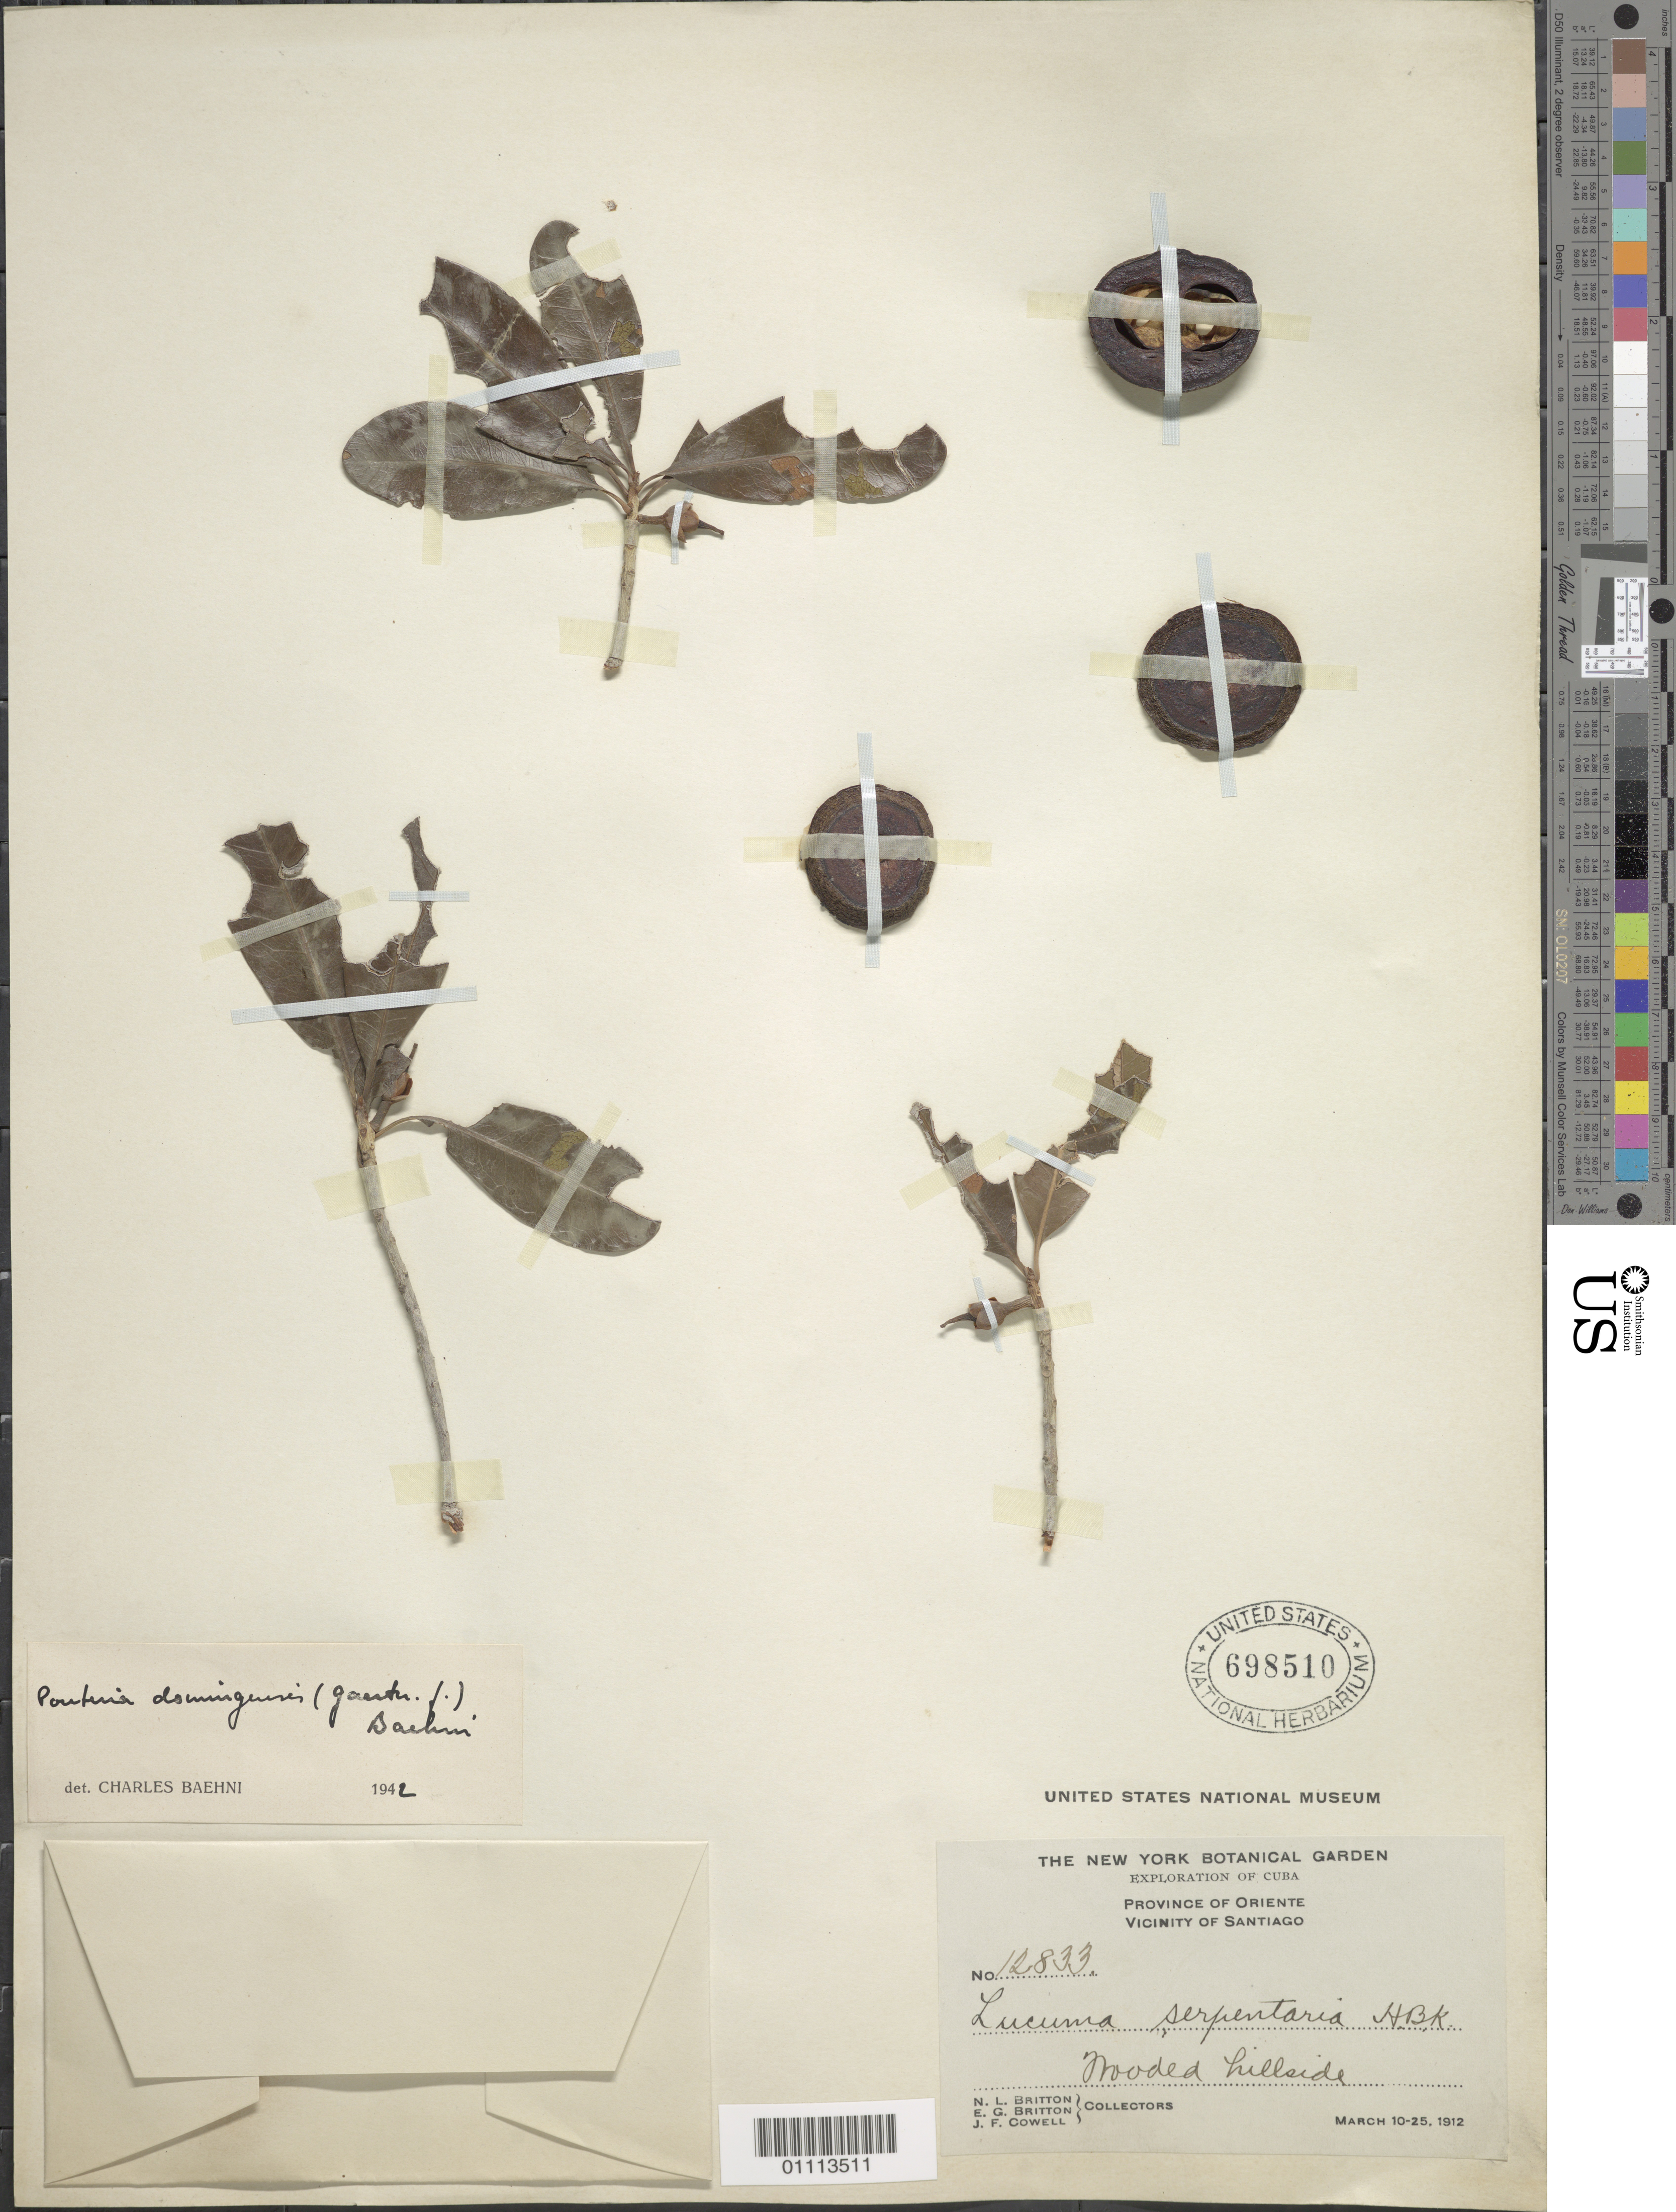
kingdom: Plantae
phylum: Tracheophyta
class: Magnoliopsida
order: Ericales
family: Sapotaceae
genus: Pouteria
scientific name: Pouteria domingensis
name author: (C.F. Gaertn.) Baehni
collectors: N. Britton, E. G. Britton & J. F. Cowell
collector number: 12833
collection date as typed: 10 Mar 1912 to 25 Mar 1912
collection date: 1912-03-10/1912-03-25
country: Cuba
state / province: Santiago de Cuba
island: Cuba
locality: Santiago de Cuba [Oriente]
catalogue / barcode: US 698510